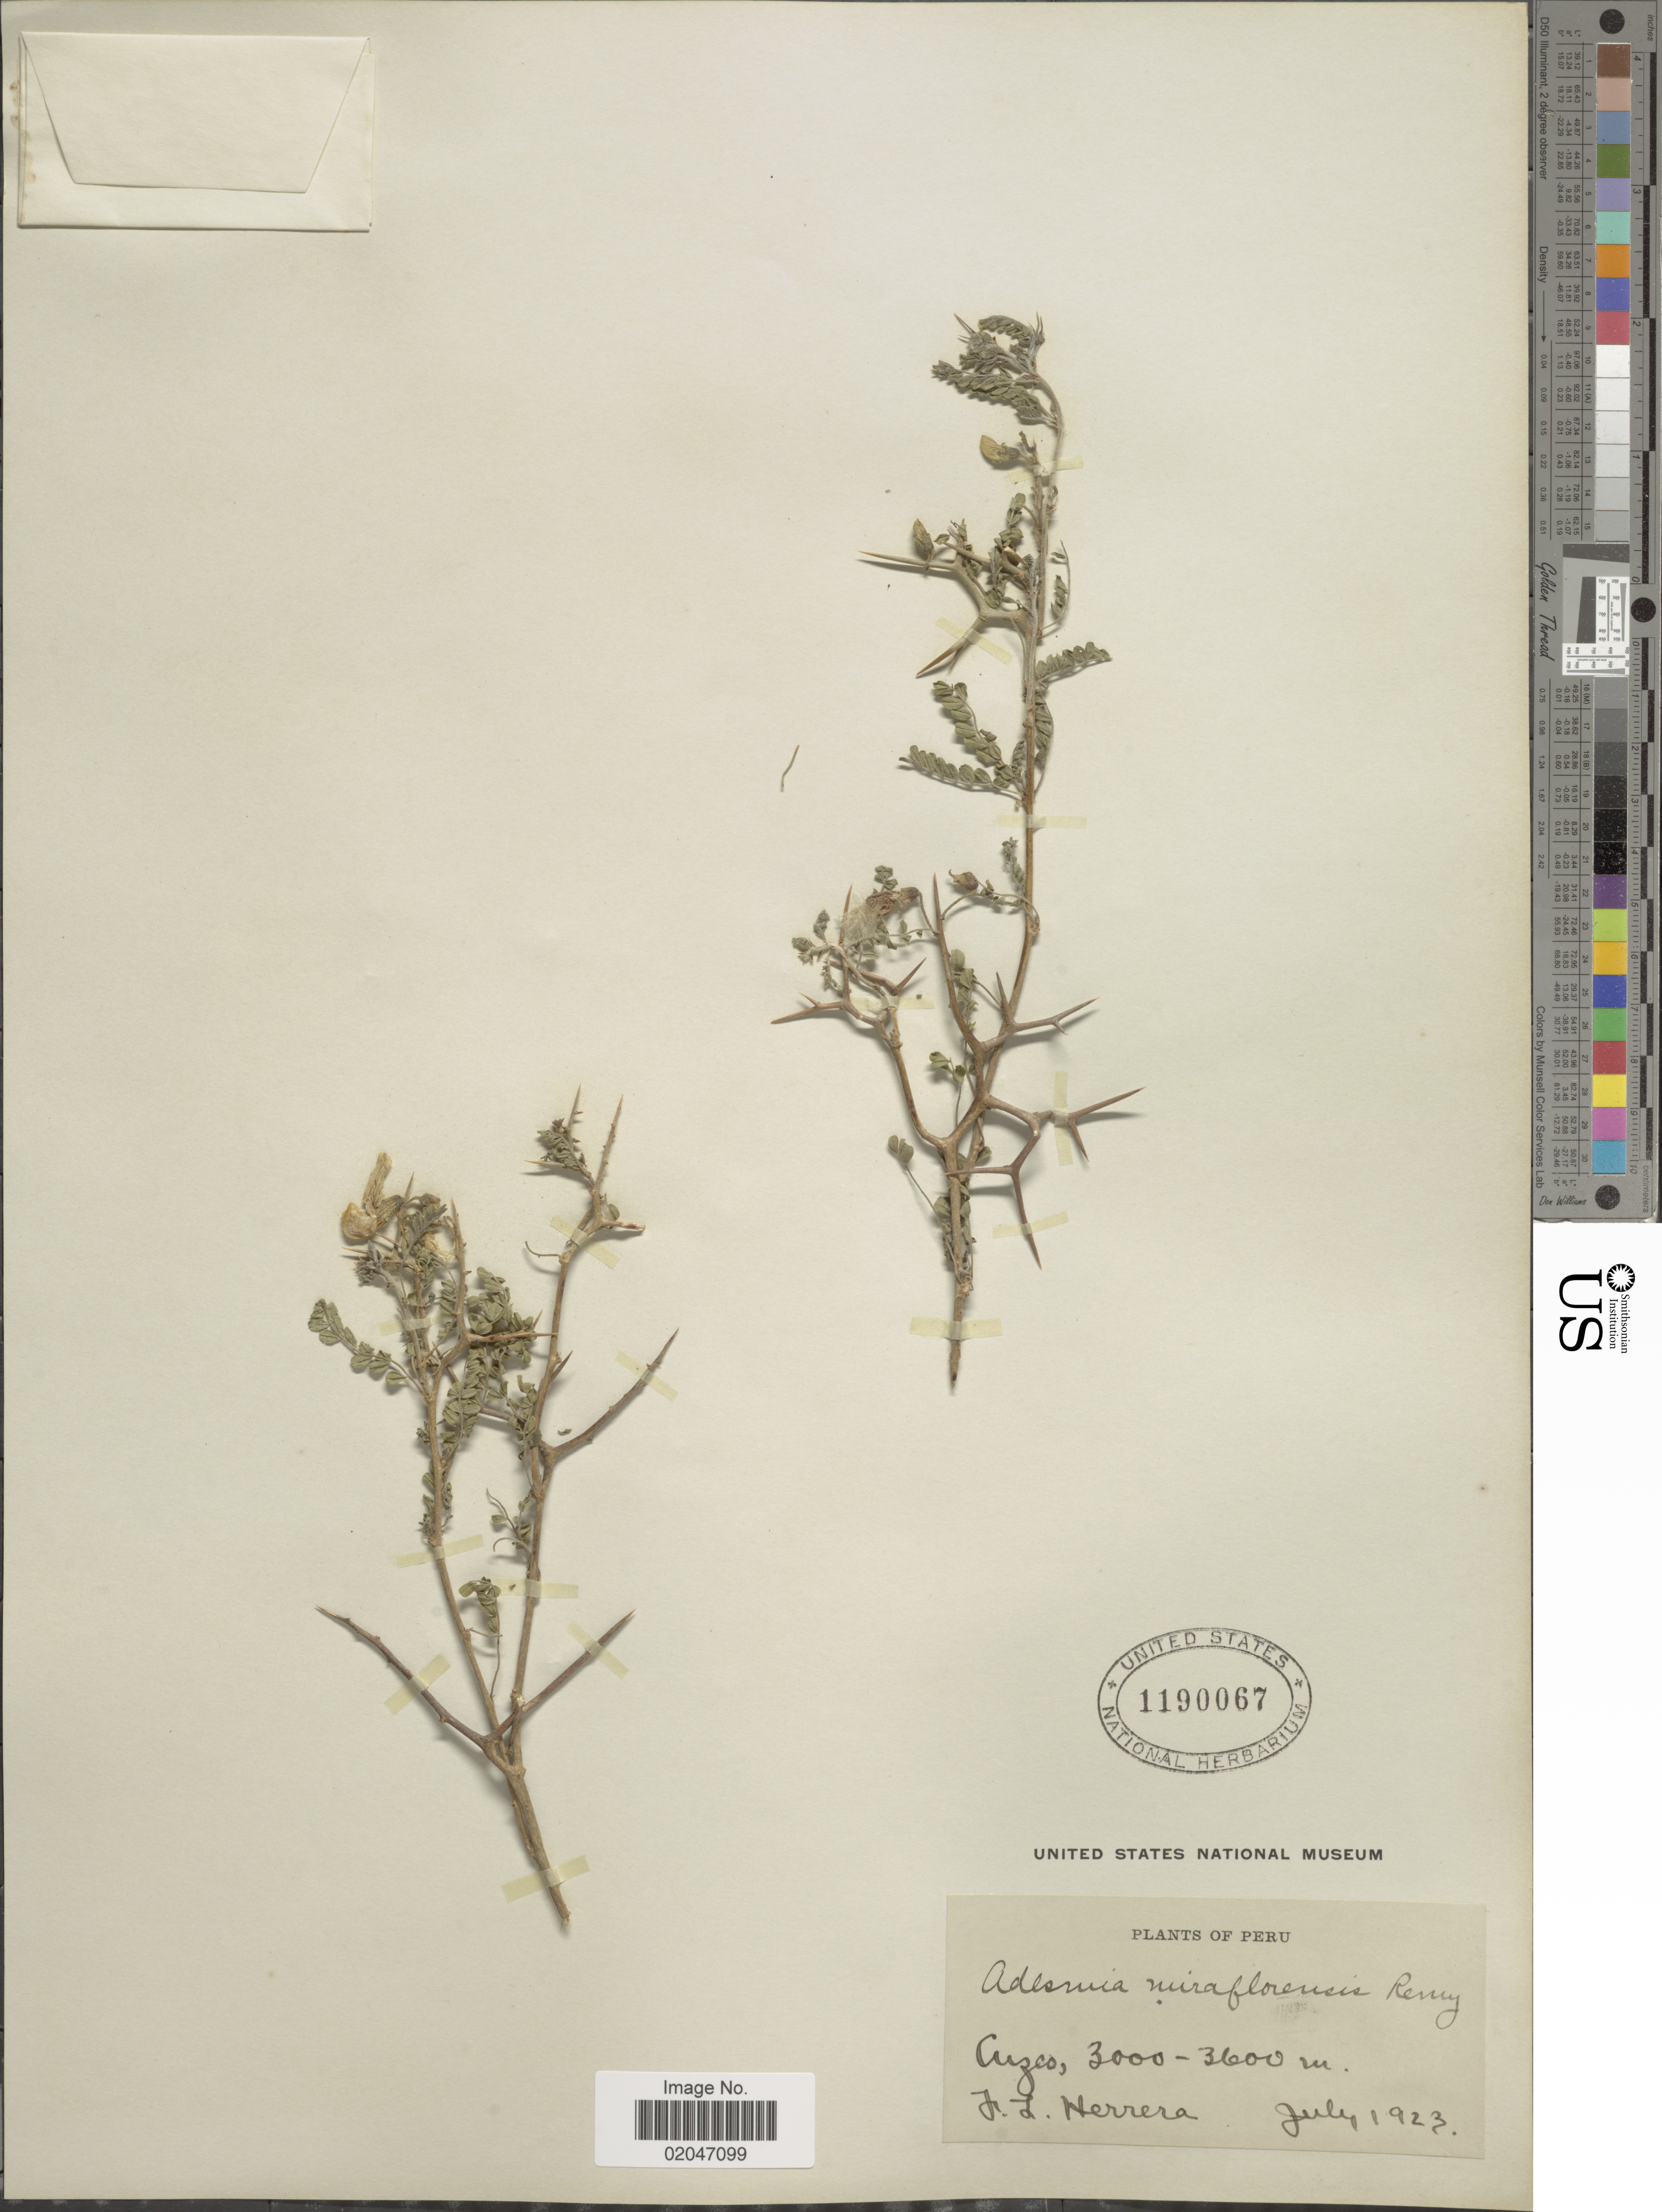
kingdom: Plantae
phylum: Tracheophyta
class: Magnoliopsida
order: Fabales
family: Fabaceae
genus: Adesmia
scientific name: Adesmia miraflorensis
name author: Remy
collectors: F. L. Herrera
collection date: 1923-07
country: Peru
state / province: Cusco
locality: Cuzco.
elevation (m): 3000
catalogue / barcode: US 1190067